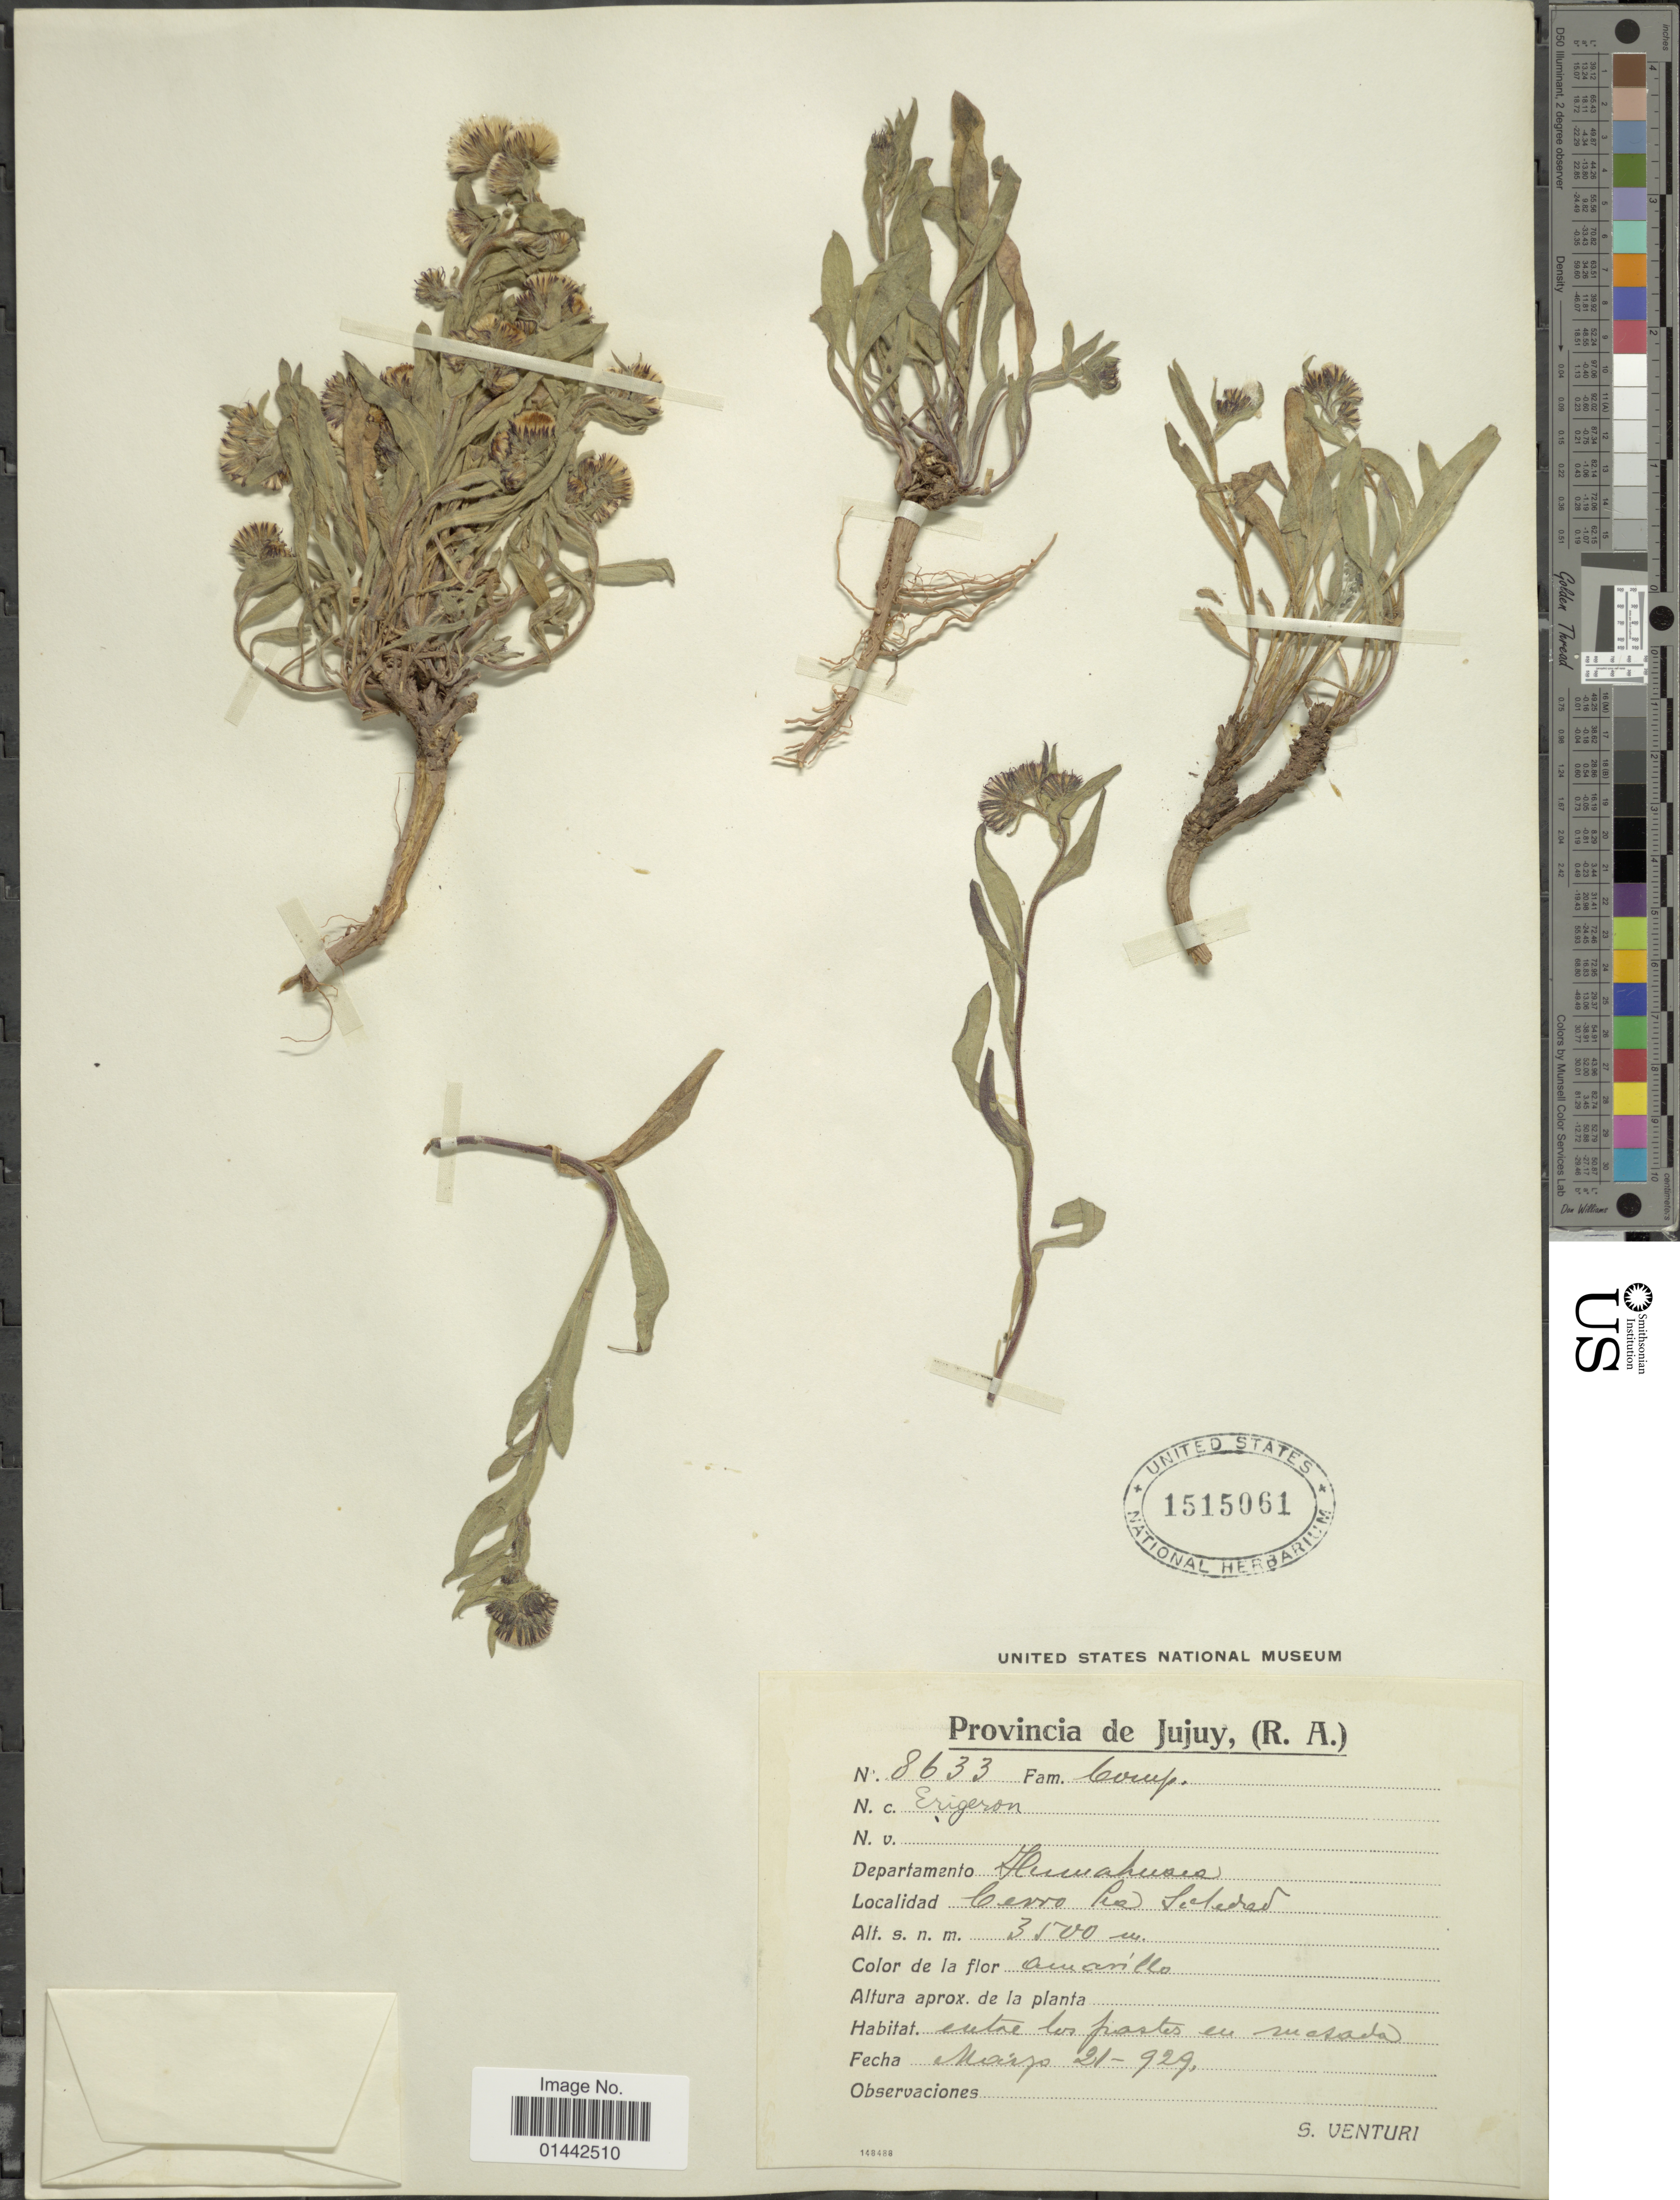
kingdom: Plantae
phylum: Tracheophyta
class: Magnoliopsida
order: Asterales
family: Asteraceae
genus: Erigeron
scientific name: Erigeron sp.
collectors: S. Venturi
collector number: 8633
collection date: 1929-03-21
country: Argentina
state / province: Jujuy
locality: (R.A.) Departamento Humahuaca, Cerro La Soledad.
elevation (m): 3500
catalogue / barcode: US 1515061